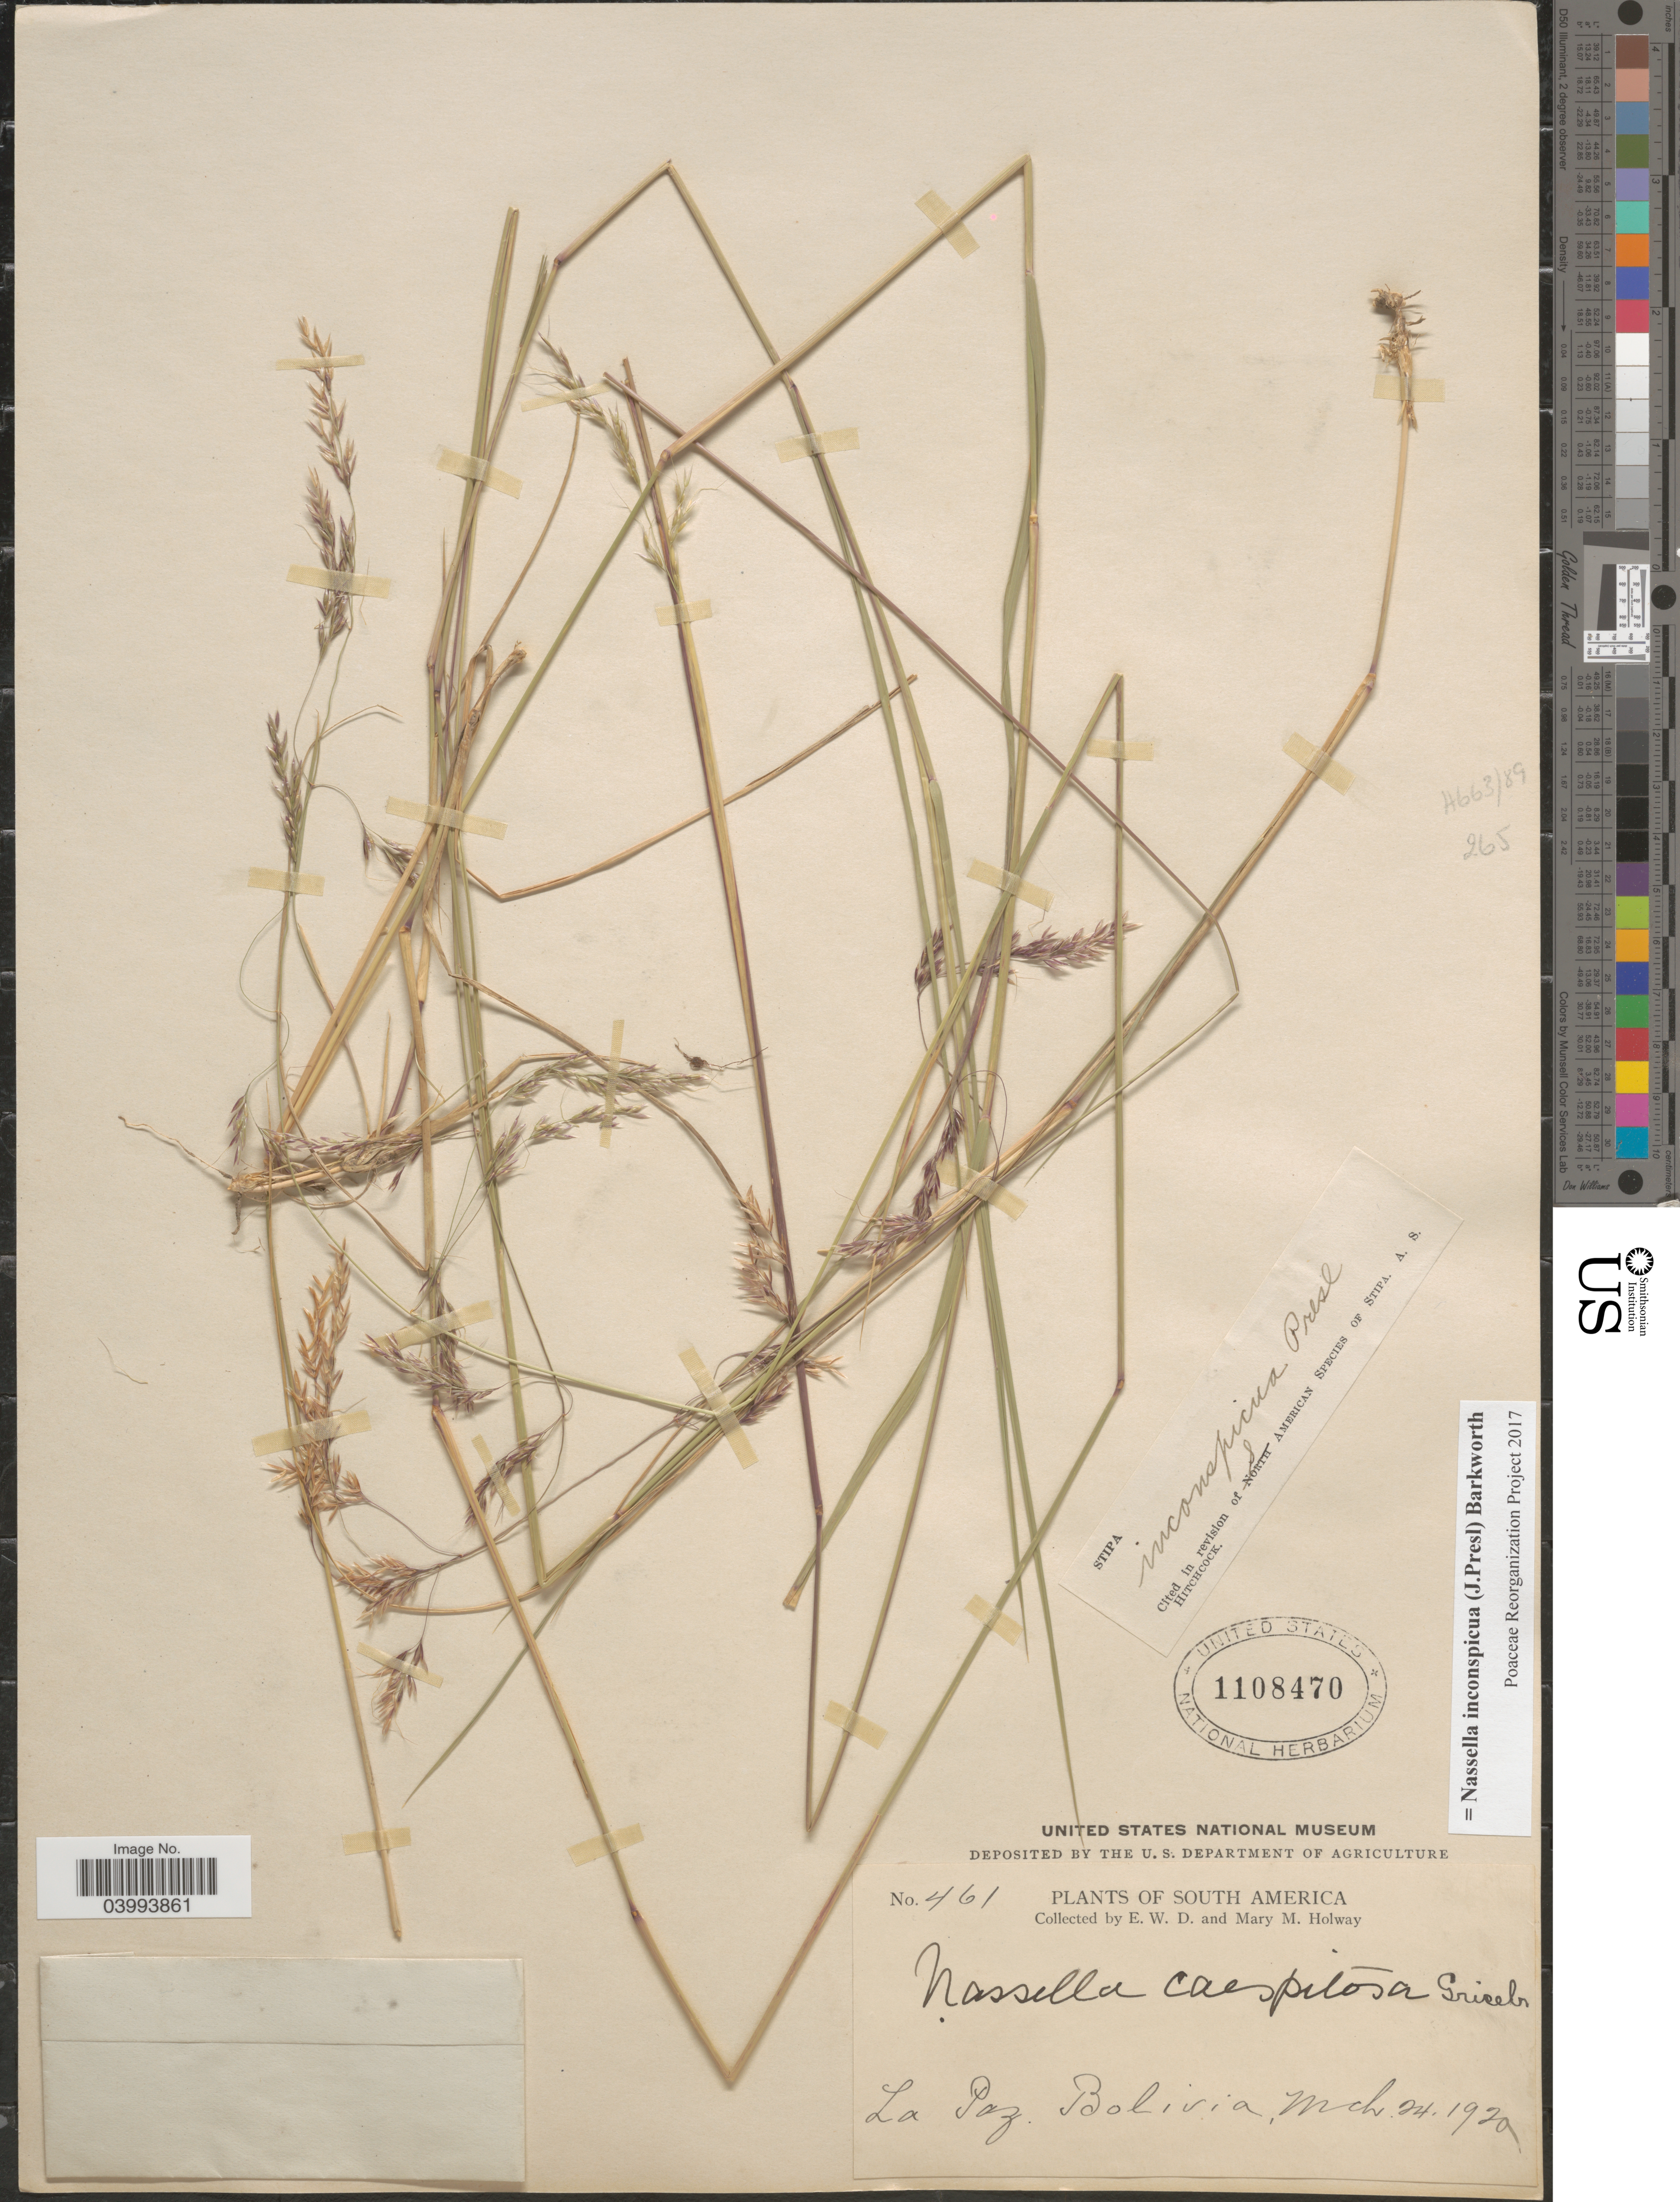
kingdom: Plantae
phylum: Tracheophyta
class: Liliopsida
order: Poales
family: Poaceae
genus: Nassella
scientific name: Nassella inconspicua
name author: (J. Presl) Barkworth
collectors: E. W. D. Holway & M. M. Holway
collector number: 461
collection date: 1920-03-24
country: Bolivia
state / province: La Paz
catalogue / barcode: US 1108470